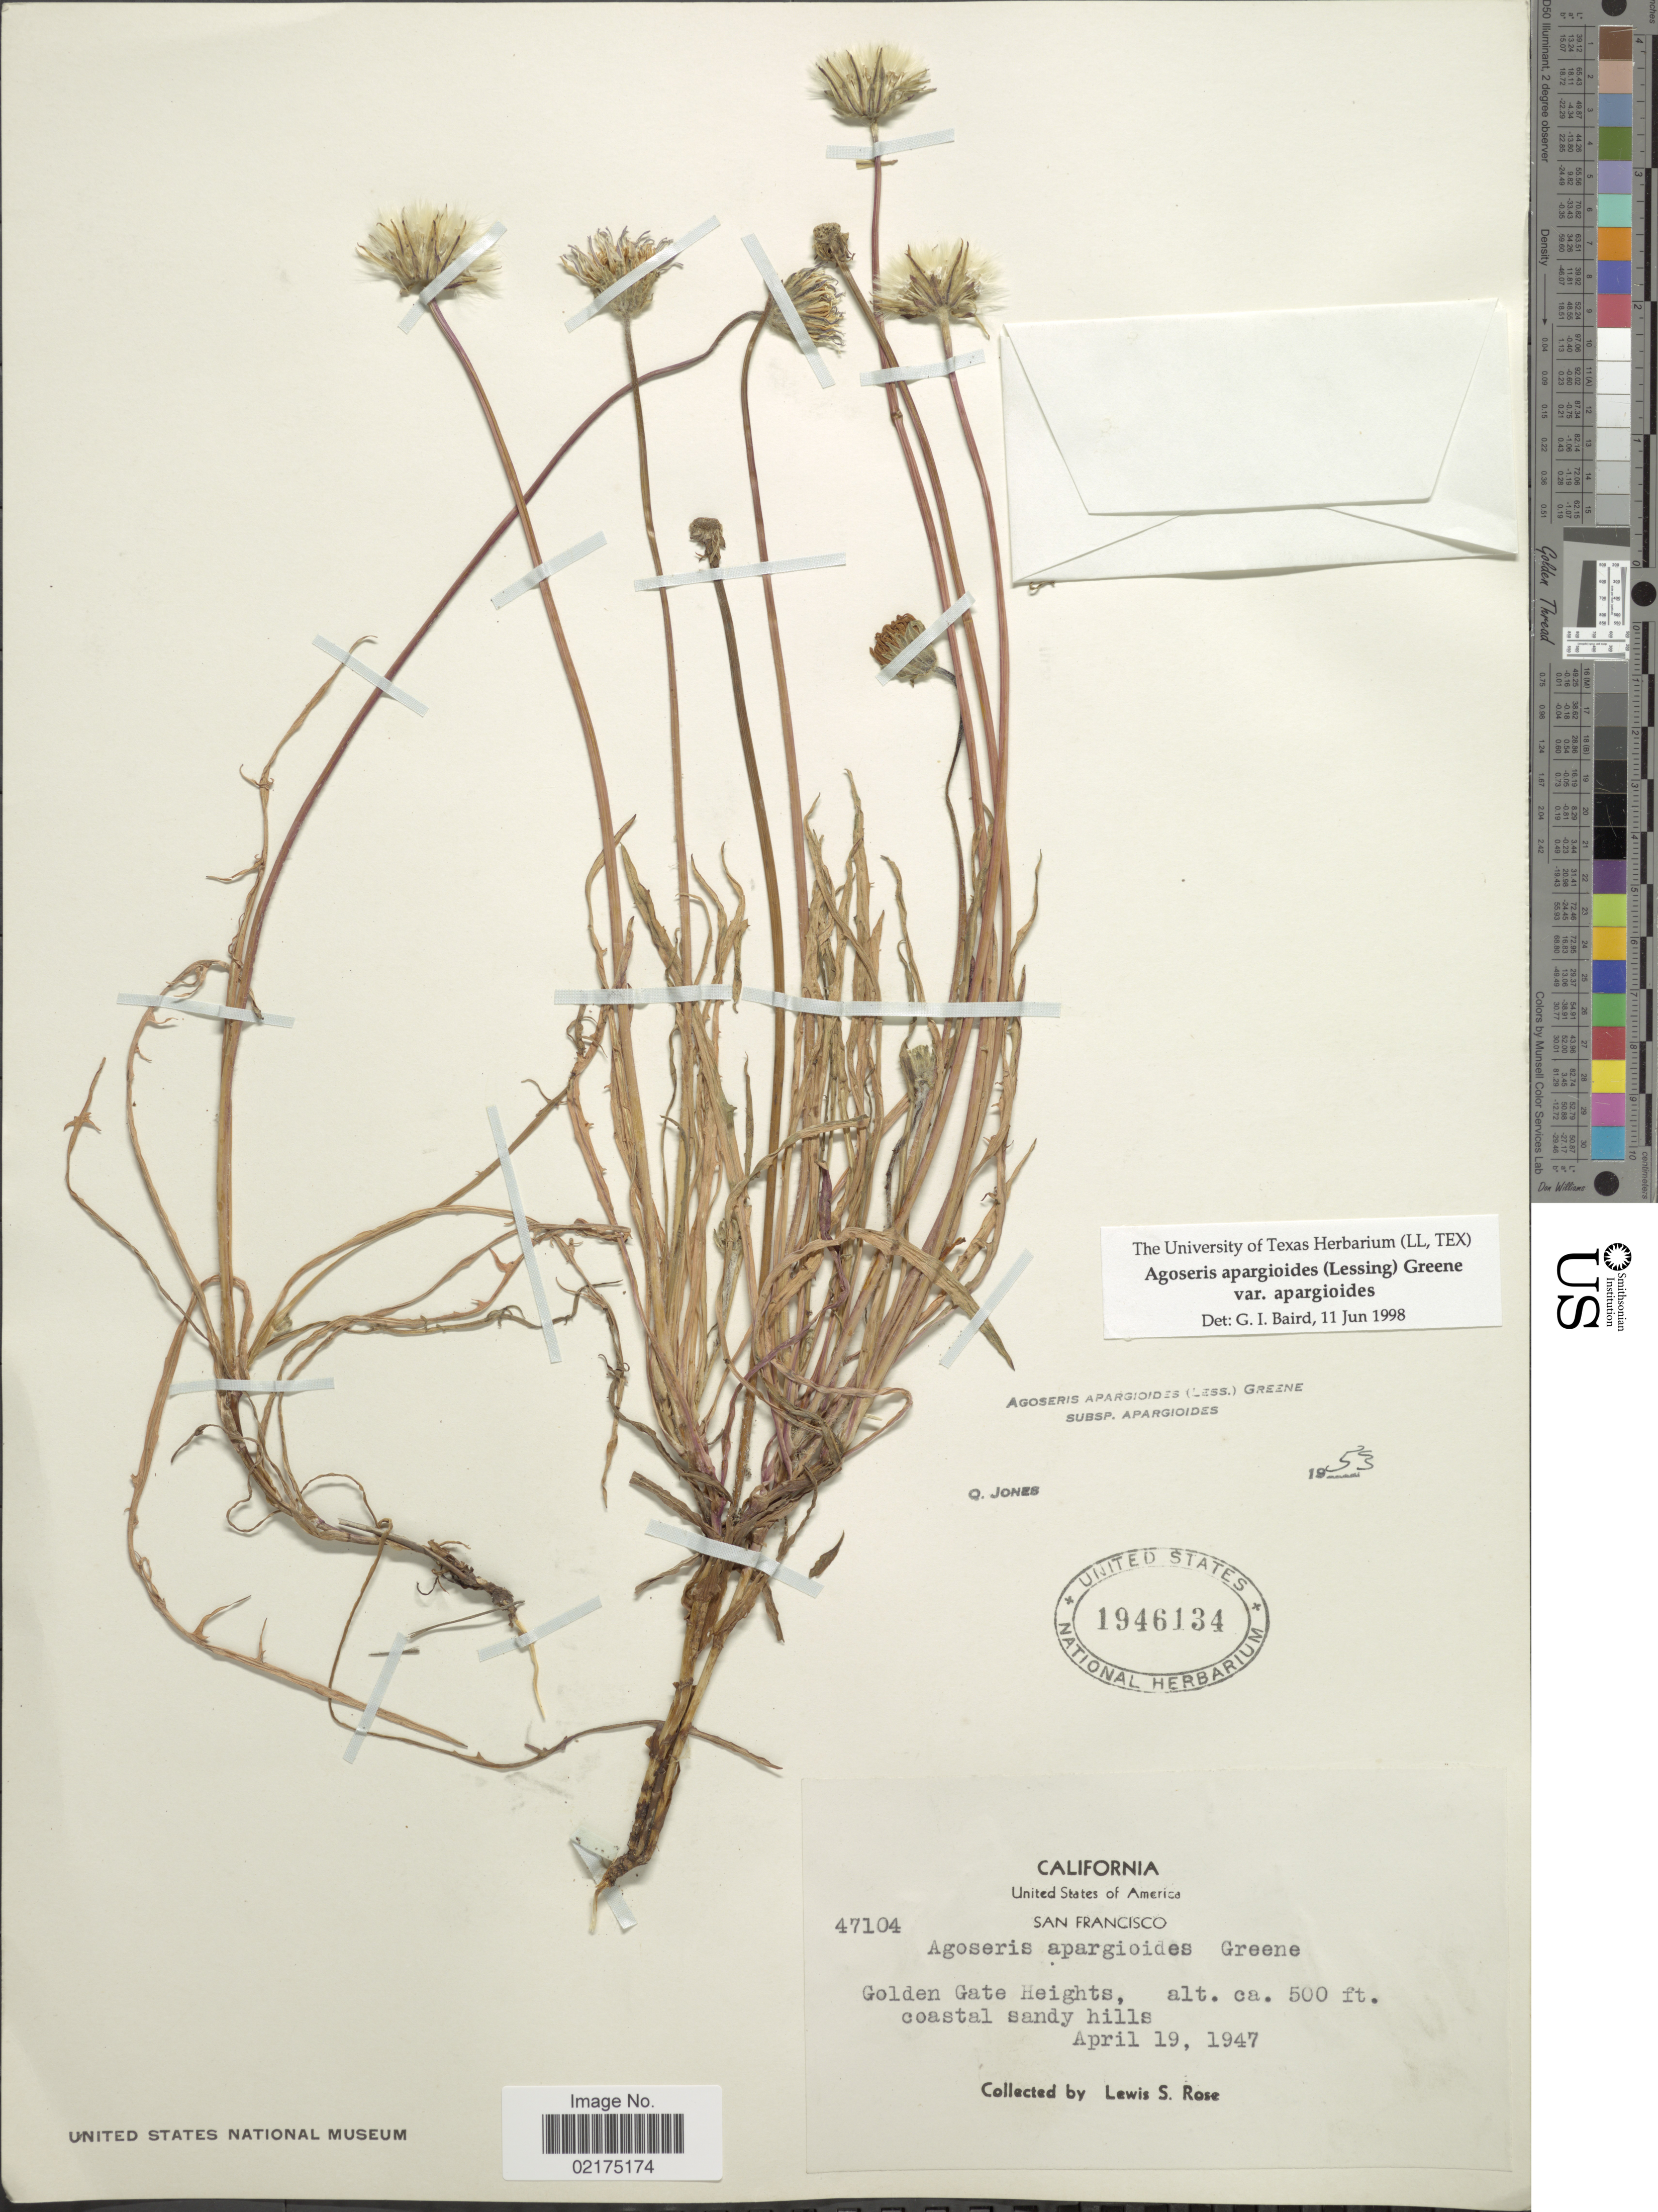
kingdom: Plantae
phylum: Tracheophyta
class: Magnoliopsida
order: Asterales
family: Asteraceae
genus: Agoseris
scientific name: Agoseris apargioides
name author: (Less.) Greene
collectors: L. S. Rose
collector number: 47104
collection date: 1947-04-19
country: United States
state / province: California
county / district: San Francisco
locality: San Francisco, Golden Gate Heights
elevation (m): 152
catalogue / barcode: US 1946134